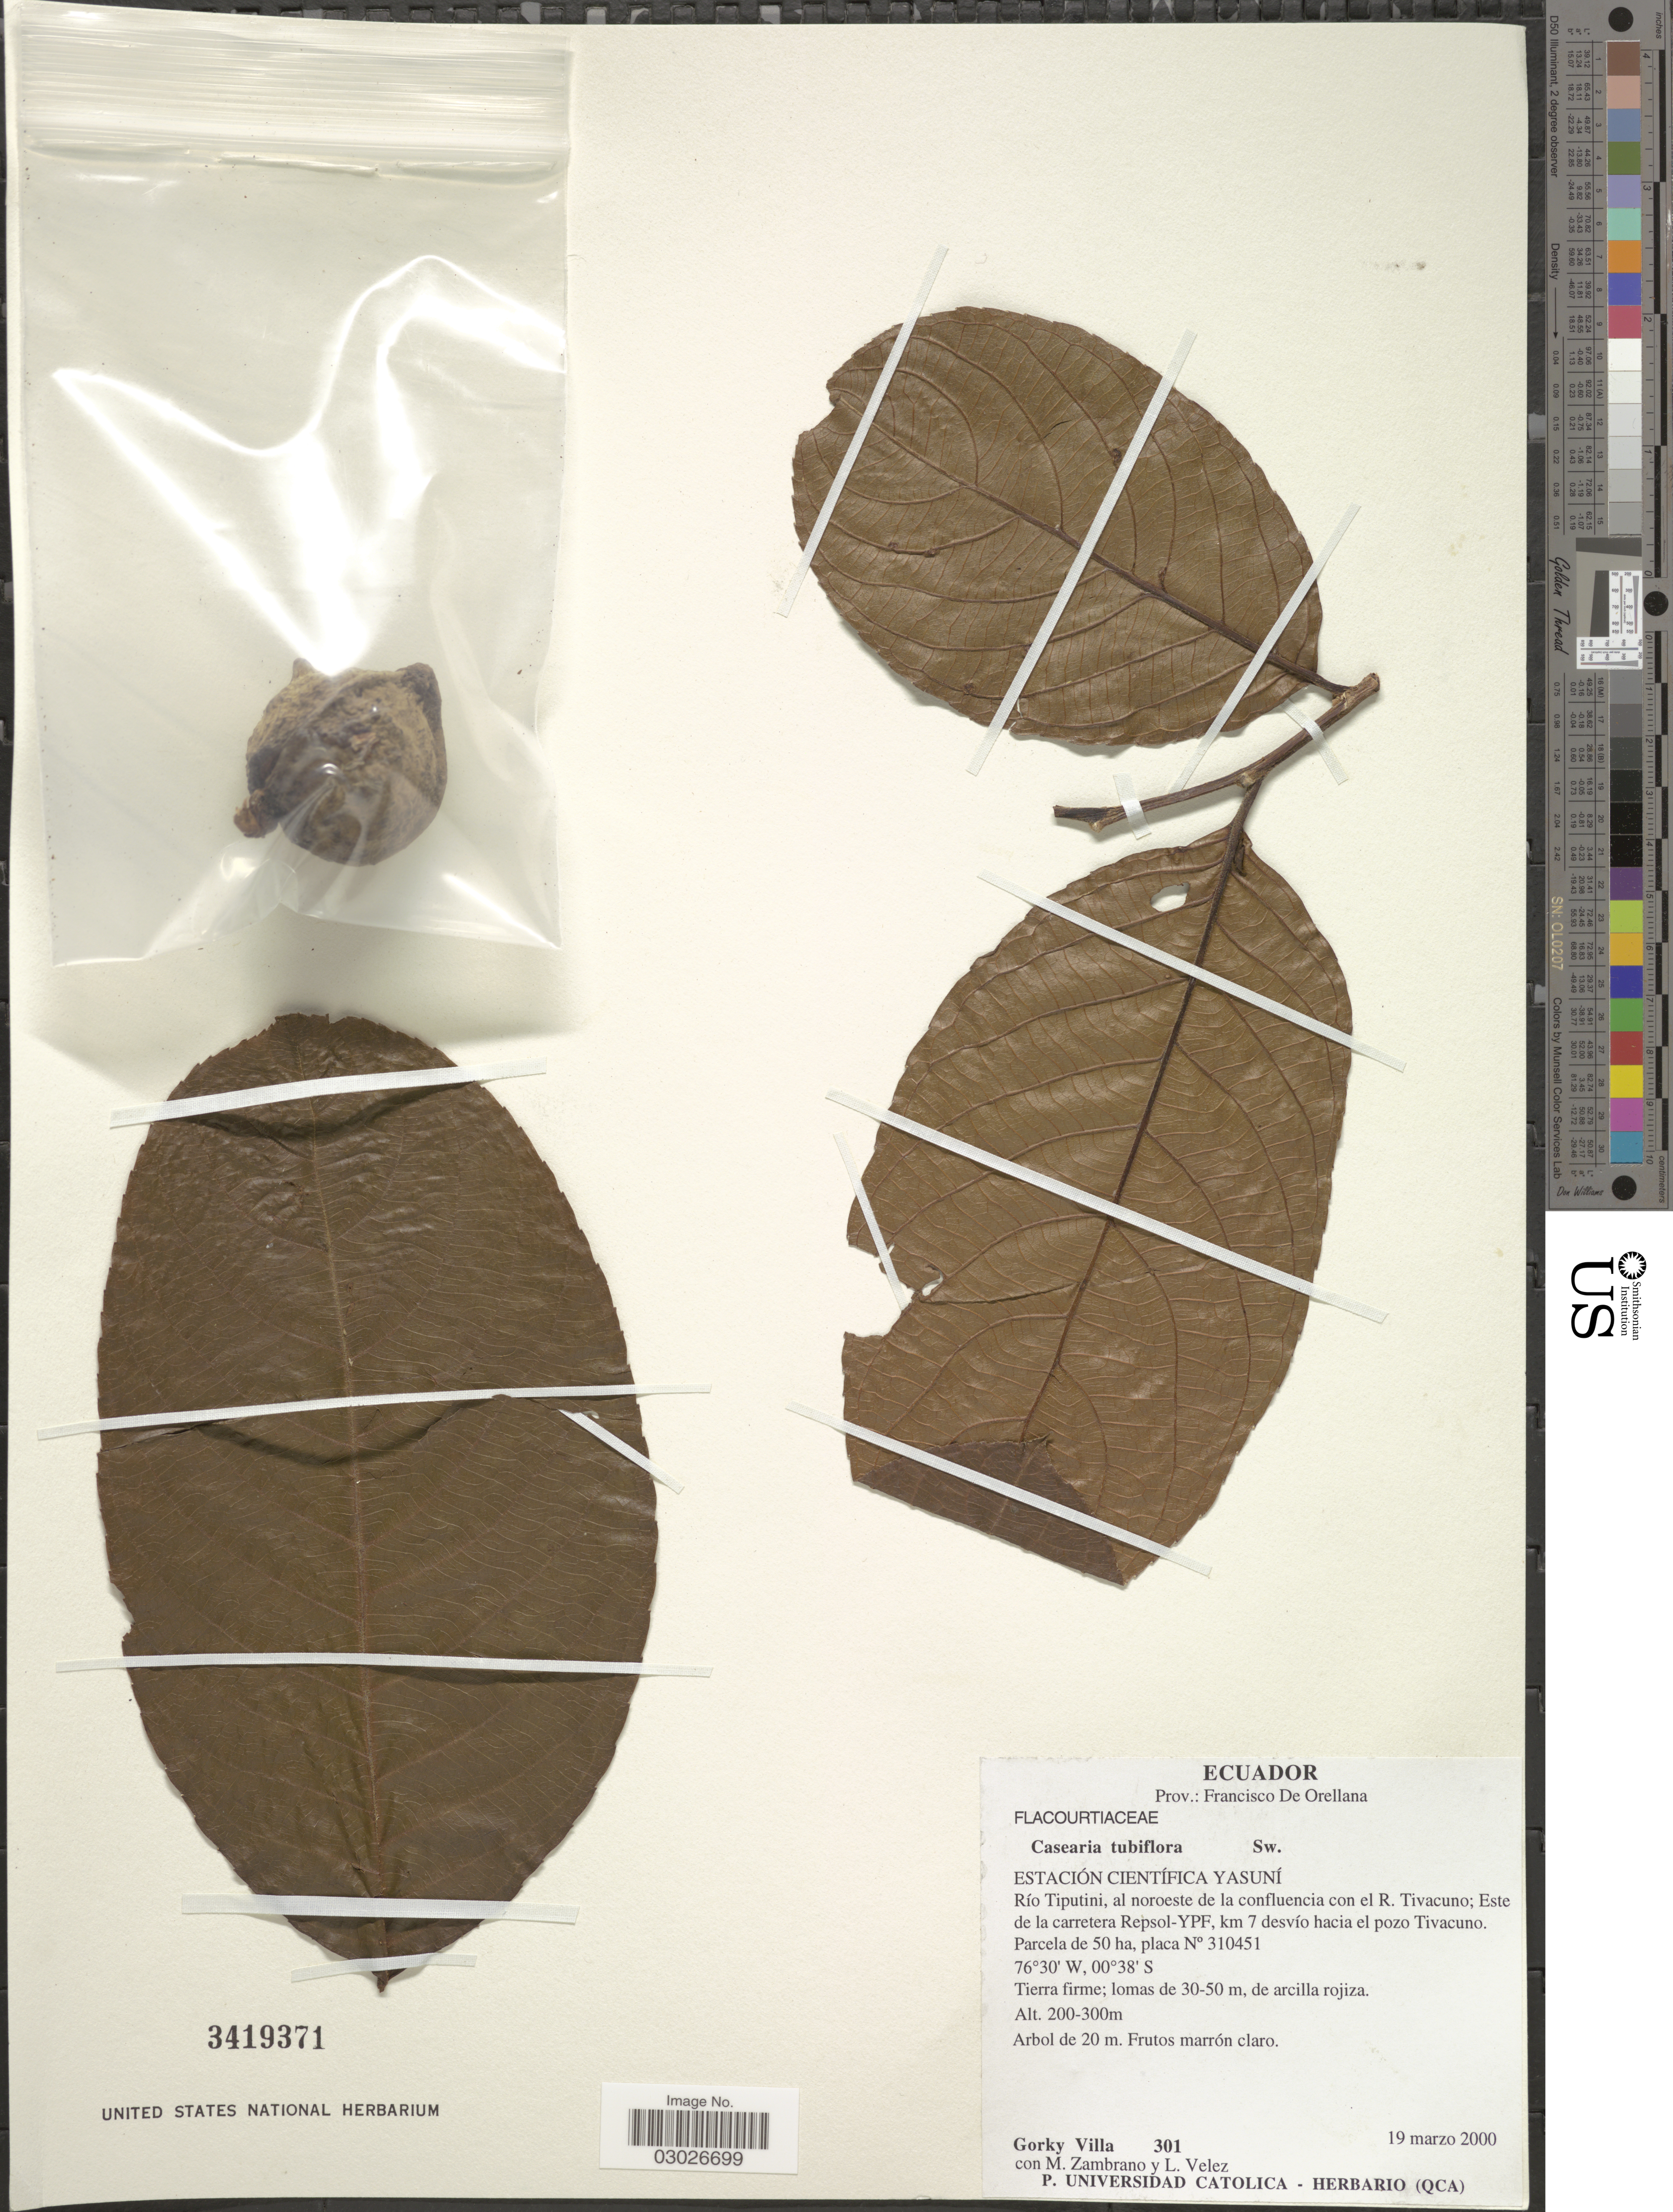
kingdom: Plantae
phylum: Tracheophyta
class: Magnoliopsida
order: Malpighiales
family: Salicaceae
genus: Casearia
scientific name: Casearia sp.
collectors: G. Villa, M. Zambrano & L. Velez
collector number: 301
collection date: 2000-03-19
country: Ecuador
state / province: Orellana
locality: Prov.: Francisco De Orellana. ESTACIÓN CIENTÍFICA YASUNÍ. Río Tiputini, al noroeste de la confluencia con el R. Tivacuno; Este de la carretera Repsol-YPF, km 7 desvío hacia el pozo Tivacuno. Parcela de 50 ha, placa N° 310451.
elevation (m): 200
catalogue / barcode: US 3419371